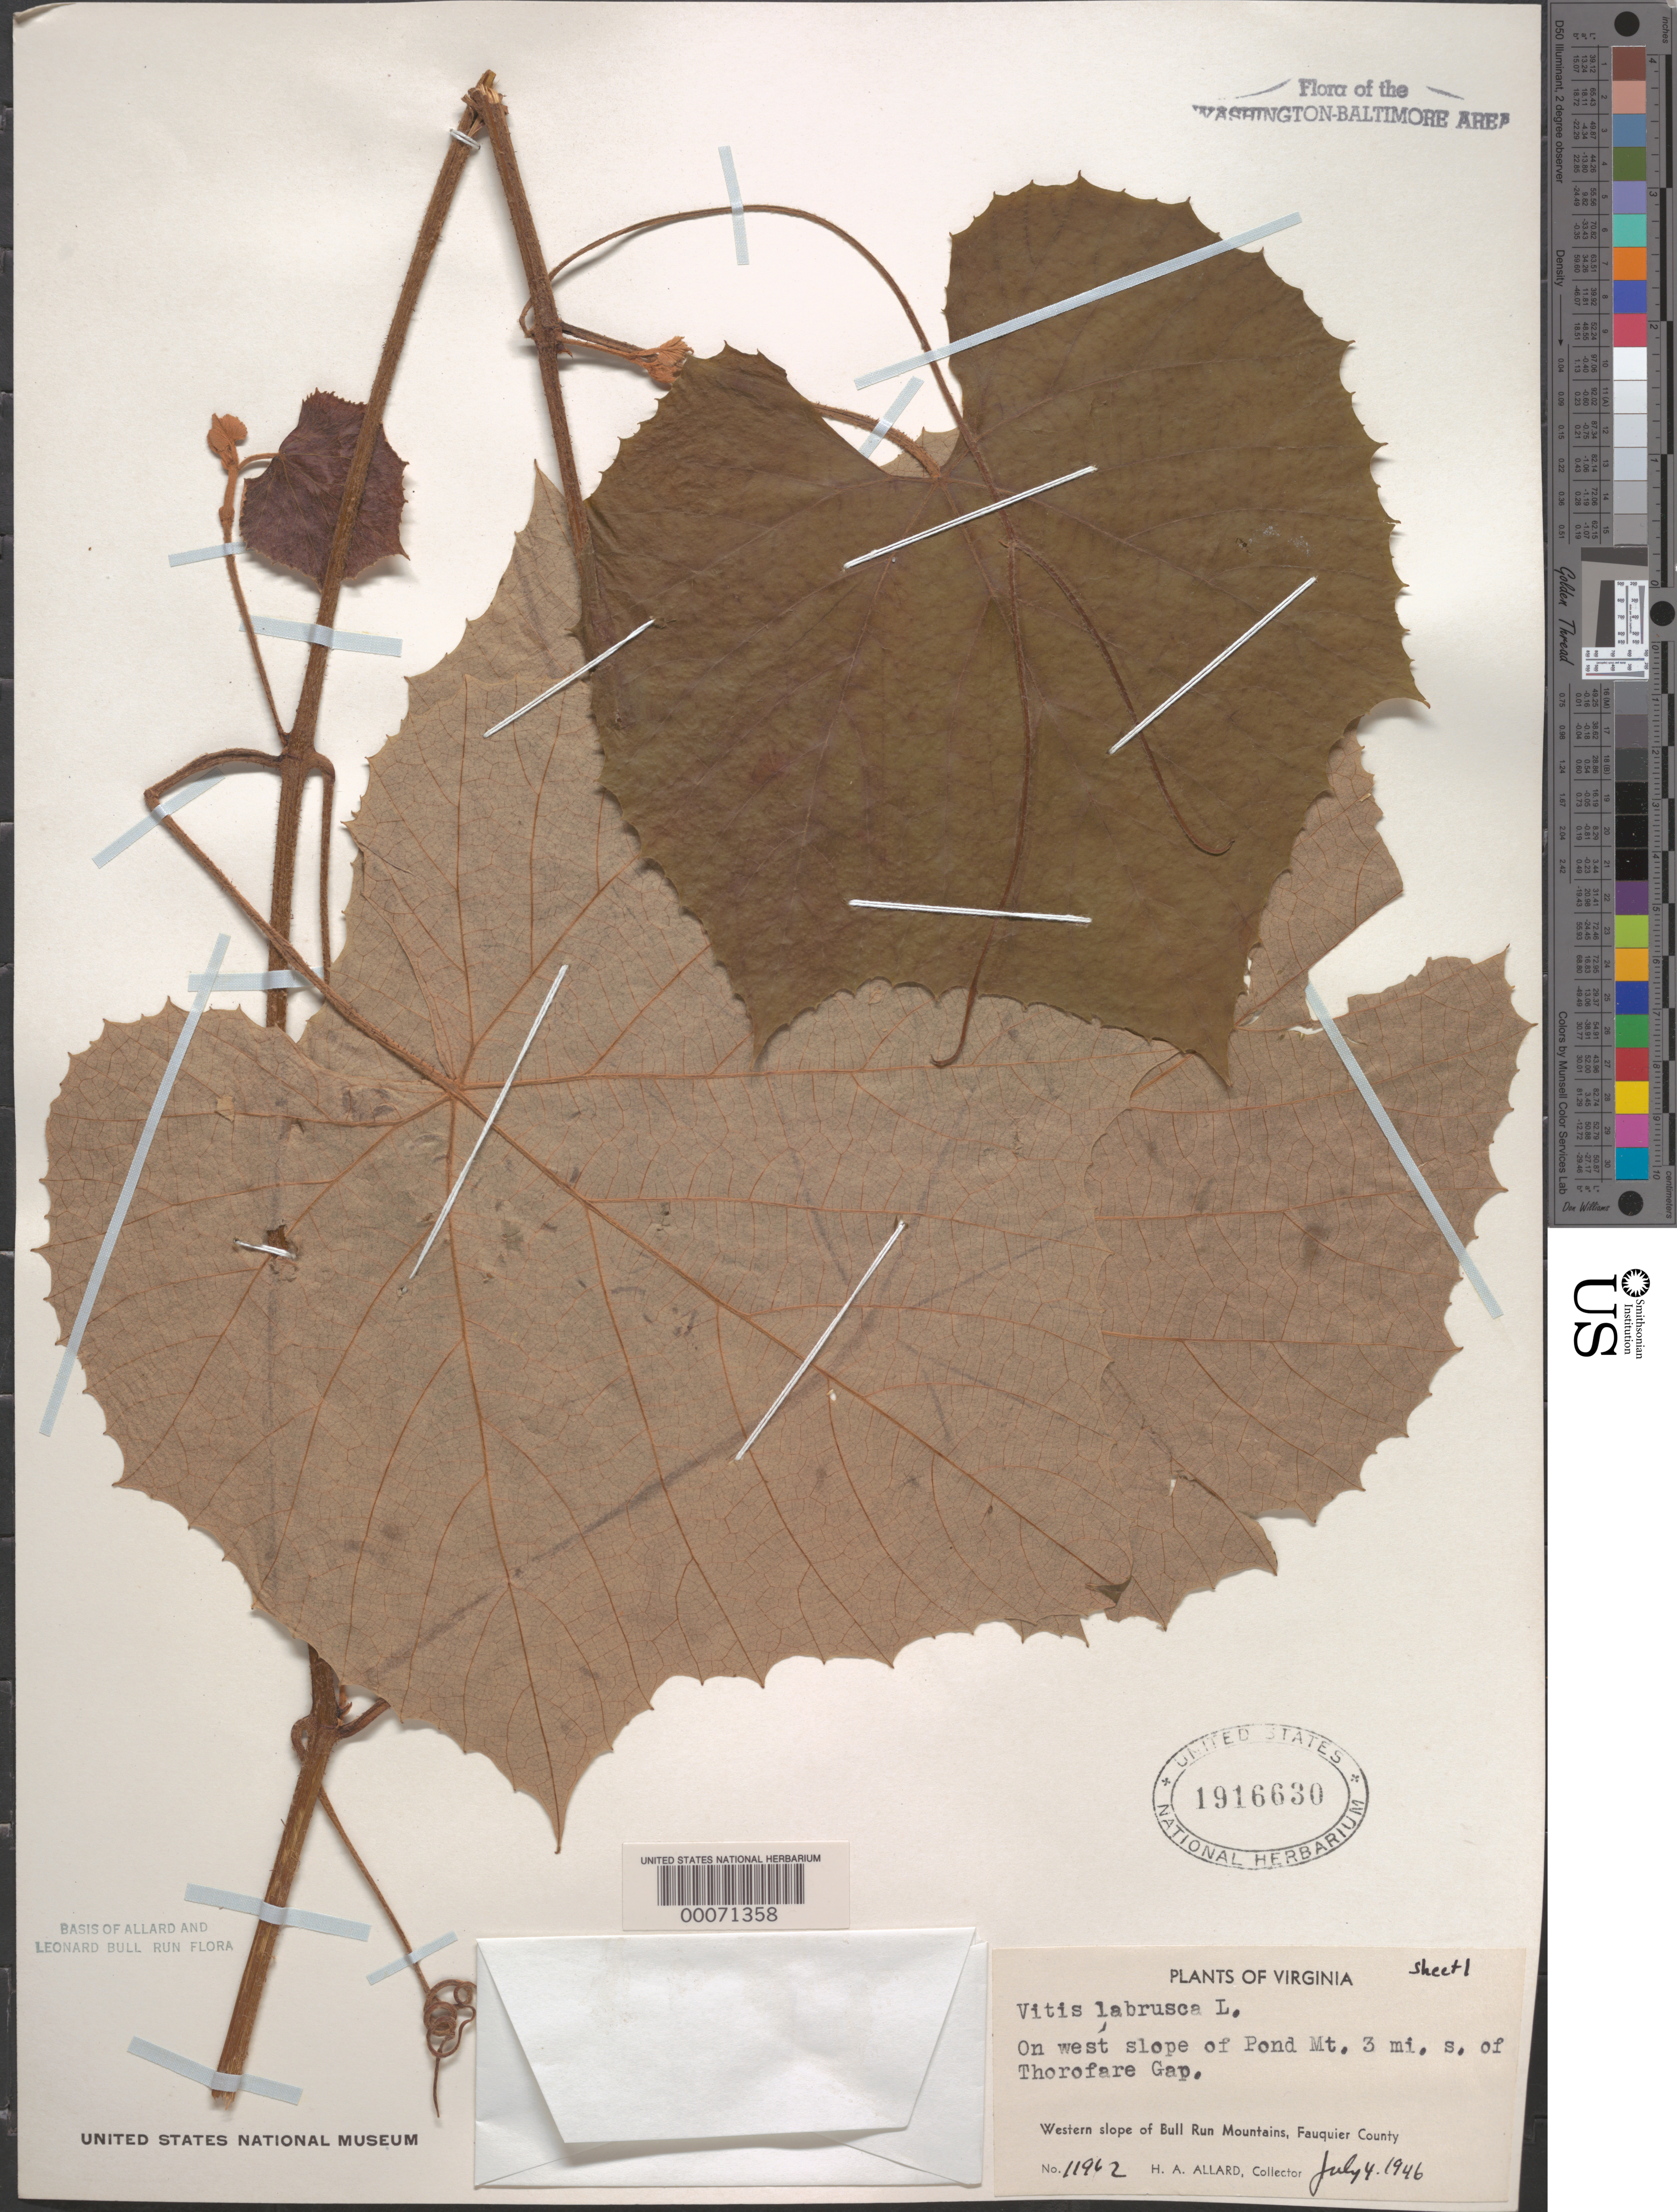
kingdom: Plantae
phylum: Tracheophyta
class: Magnoliopsida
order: Vitales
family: Vitaceae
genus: Vitis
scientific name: Vitis labrusca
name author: L.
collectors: H. A. Allard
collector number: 11962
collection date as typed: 04 Jul 1946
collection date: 1946-07-04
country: United States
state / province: Virginia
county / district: Fauquier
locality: South of Thorofare Gap, Pond Mountains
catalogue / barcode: US 1916630